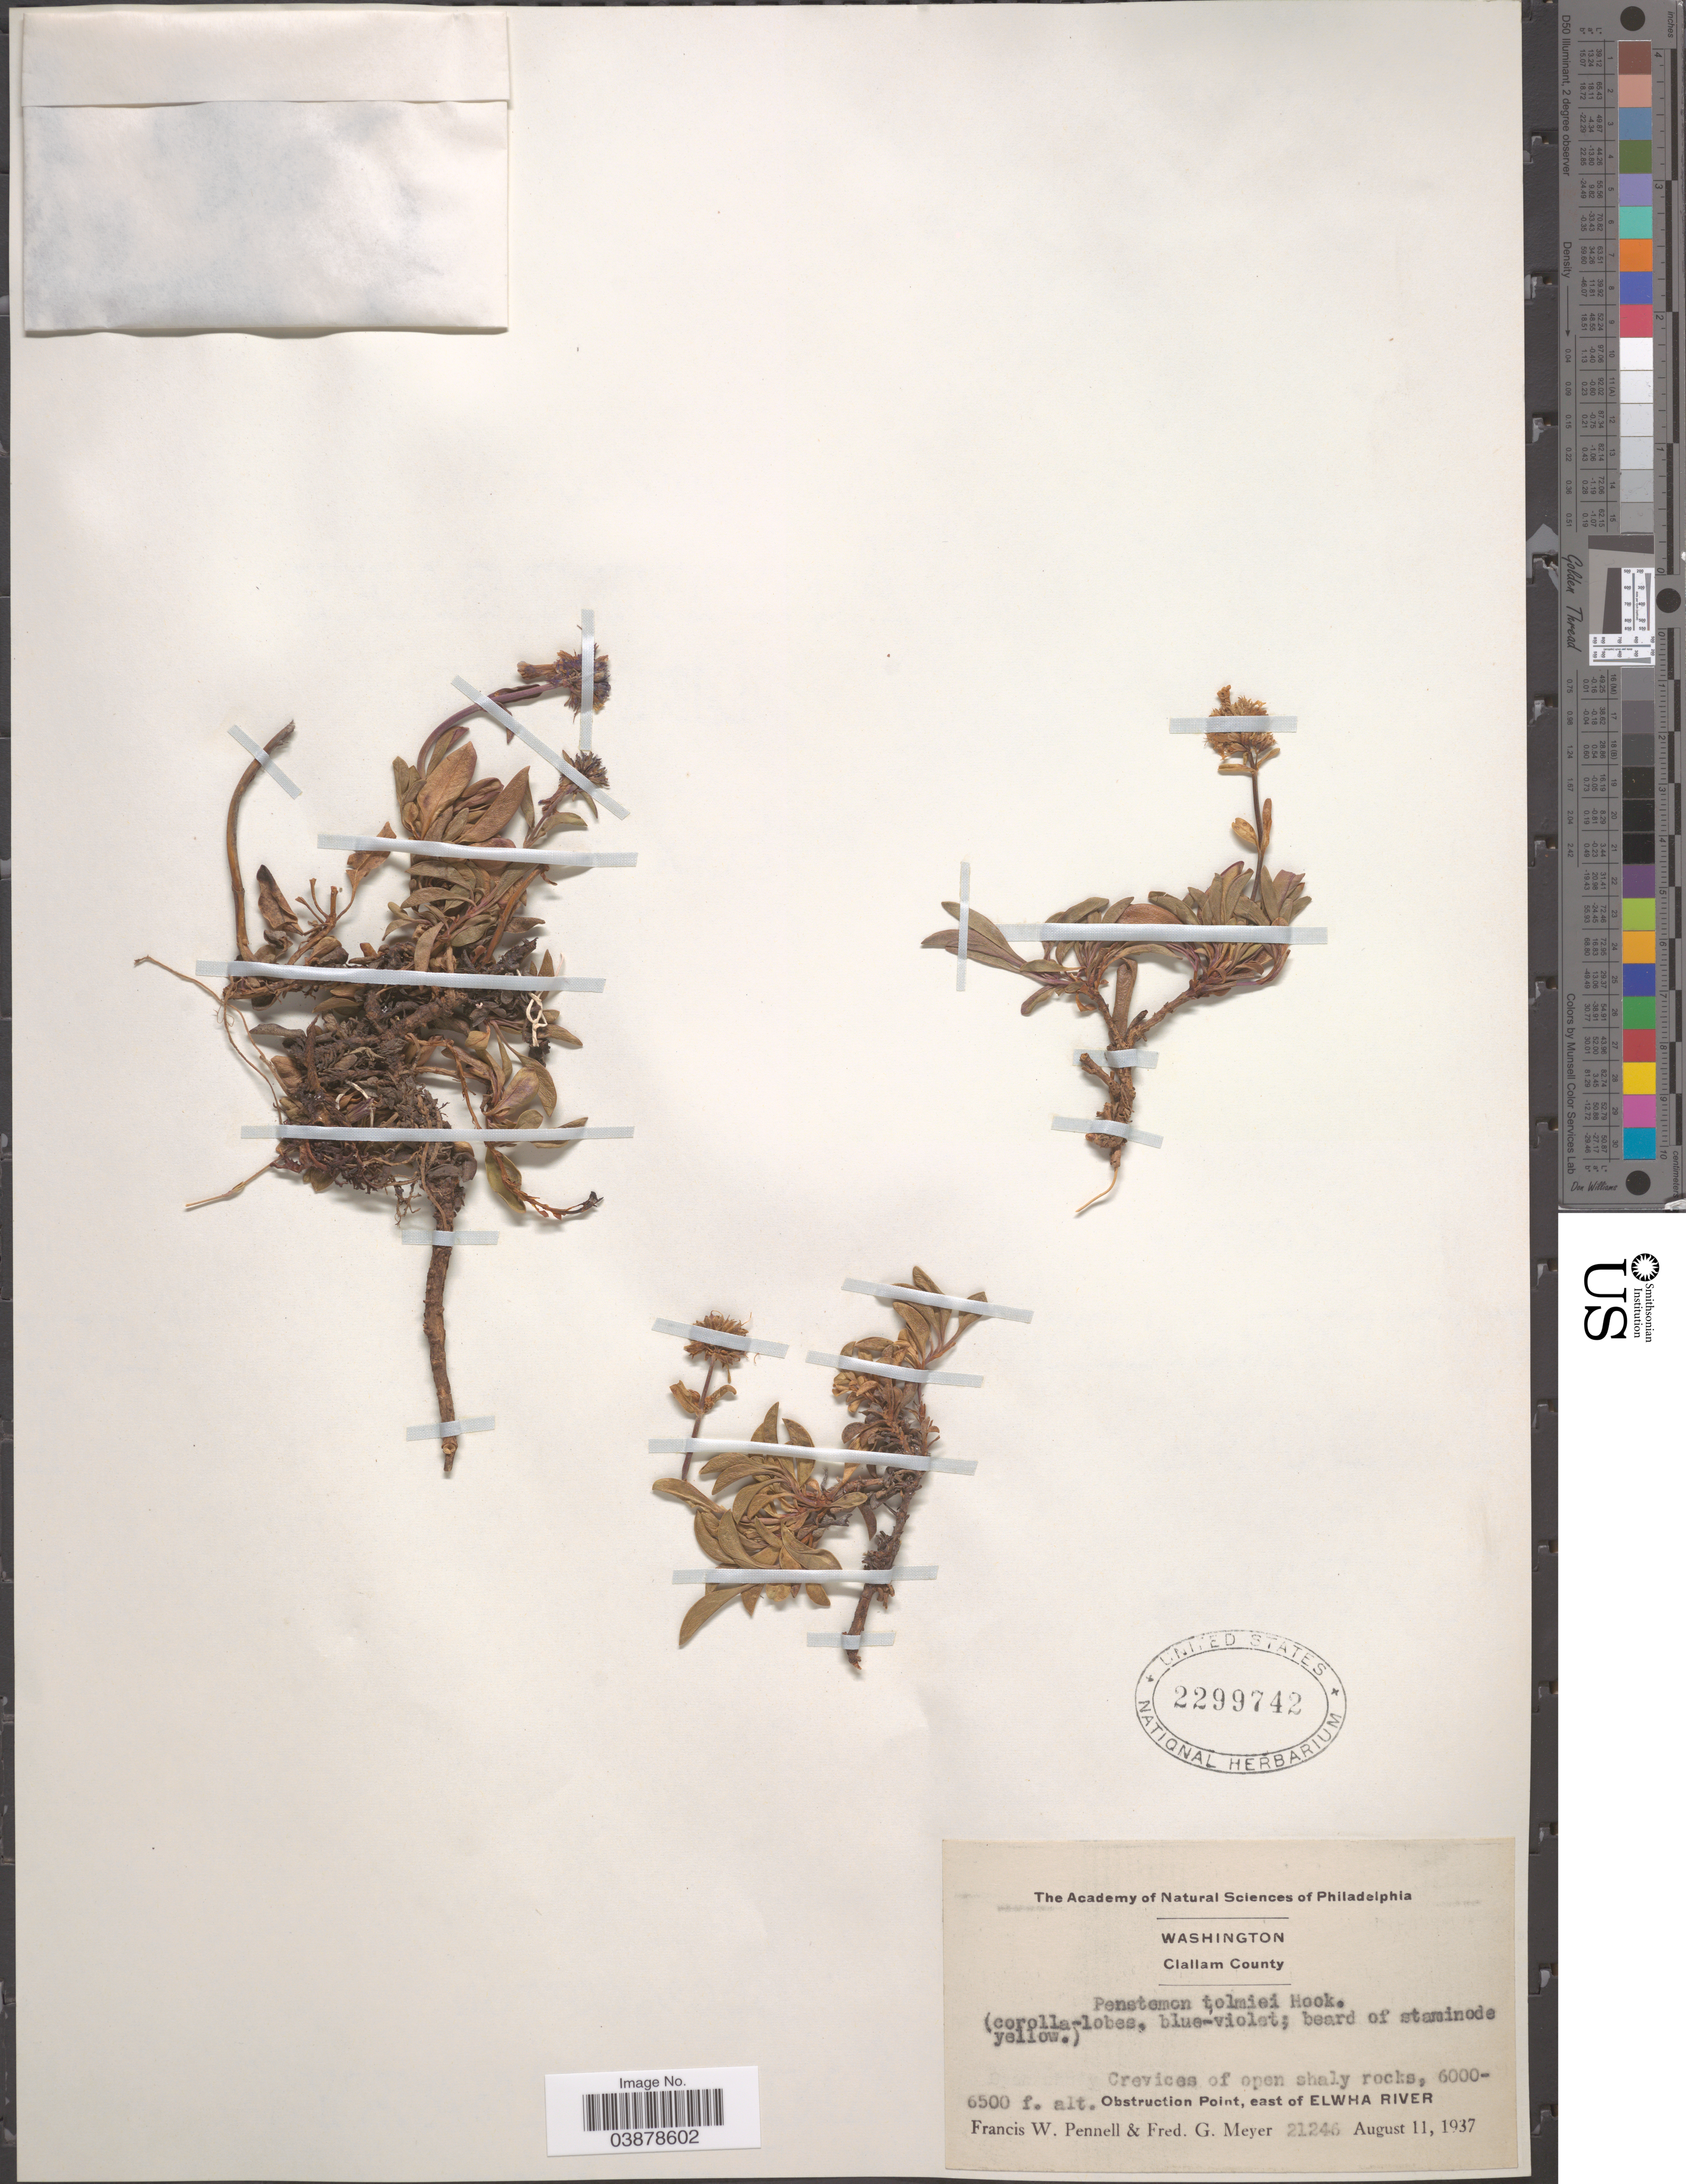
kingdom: Plantae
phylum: Tracheophyta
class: Magnoliopsida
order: Lamiales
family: Plantaginaceae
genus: Penstemon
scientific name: Penstemon tolmiei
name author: Hook.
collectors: F. W. Pennell & F. G. Meyer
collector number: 21246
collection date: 1937-08-11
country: United States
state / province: Washington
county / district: Clallam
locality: Clallam County. Obstruction Point, east of Elwha River.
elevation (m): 1829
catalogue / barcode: US 2299742